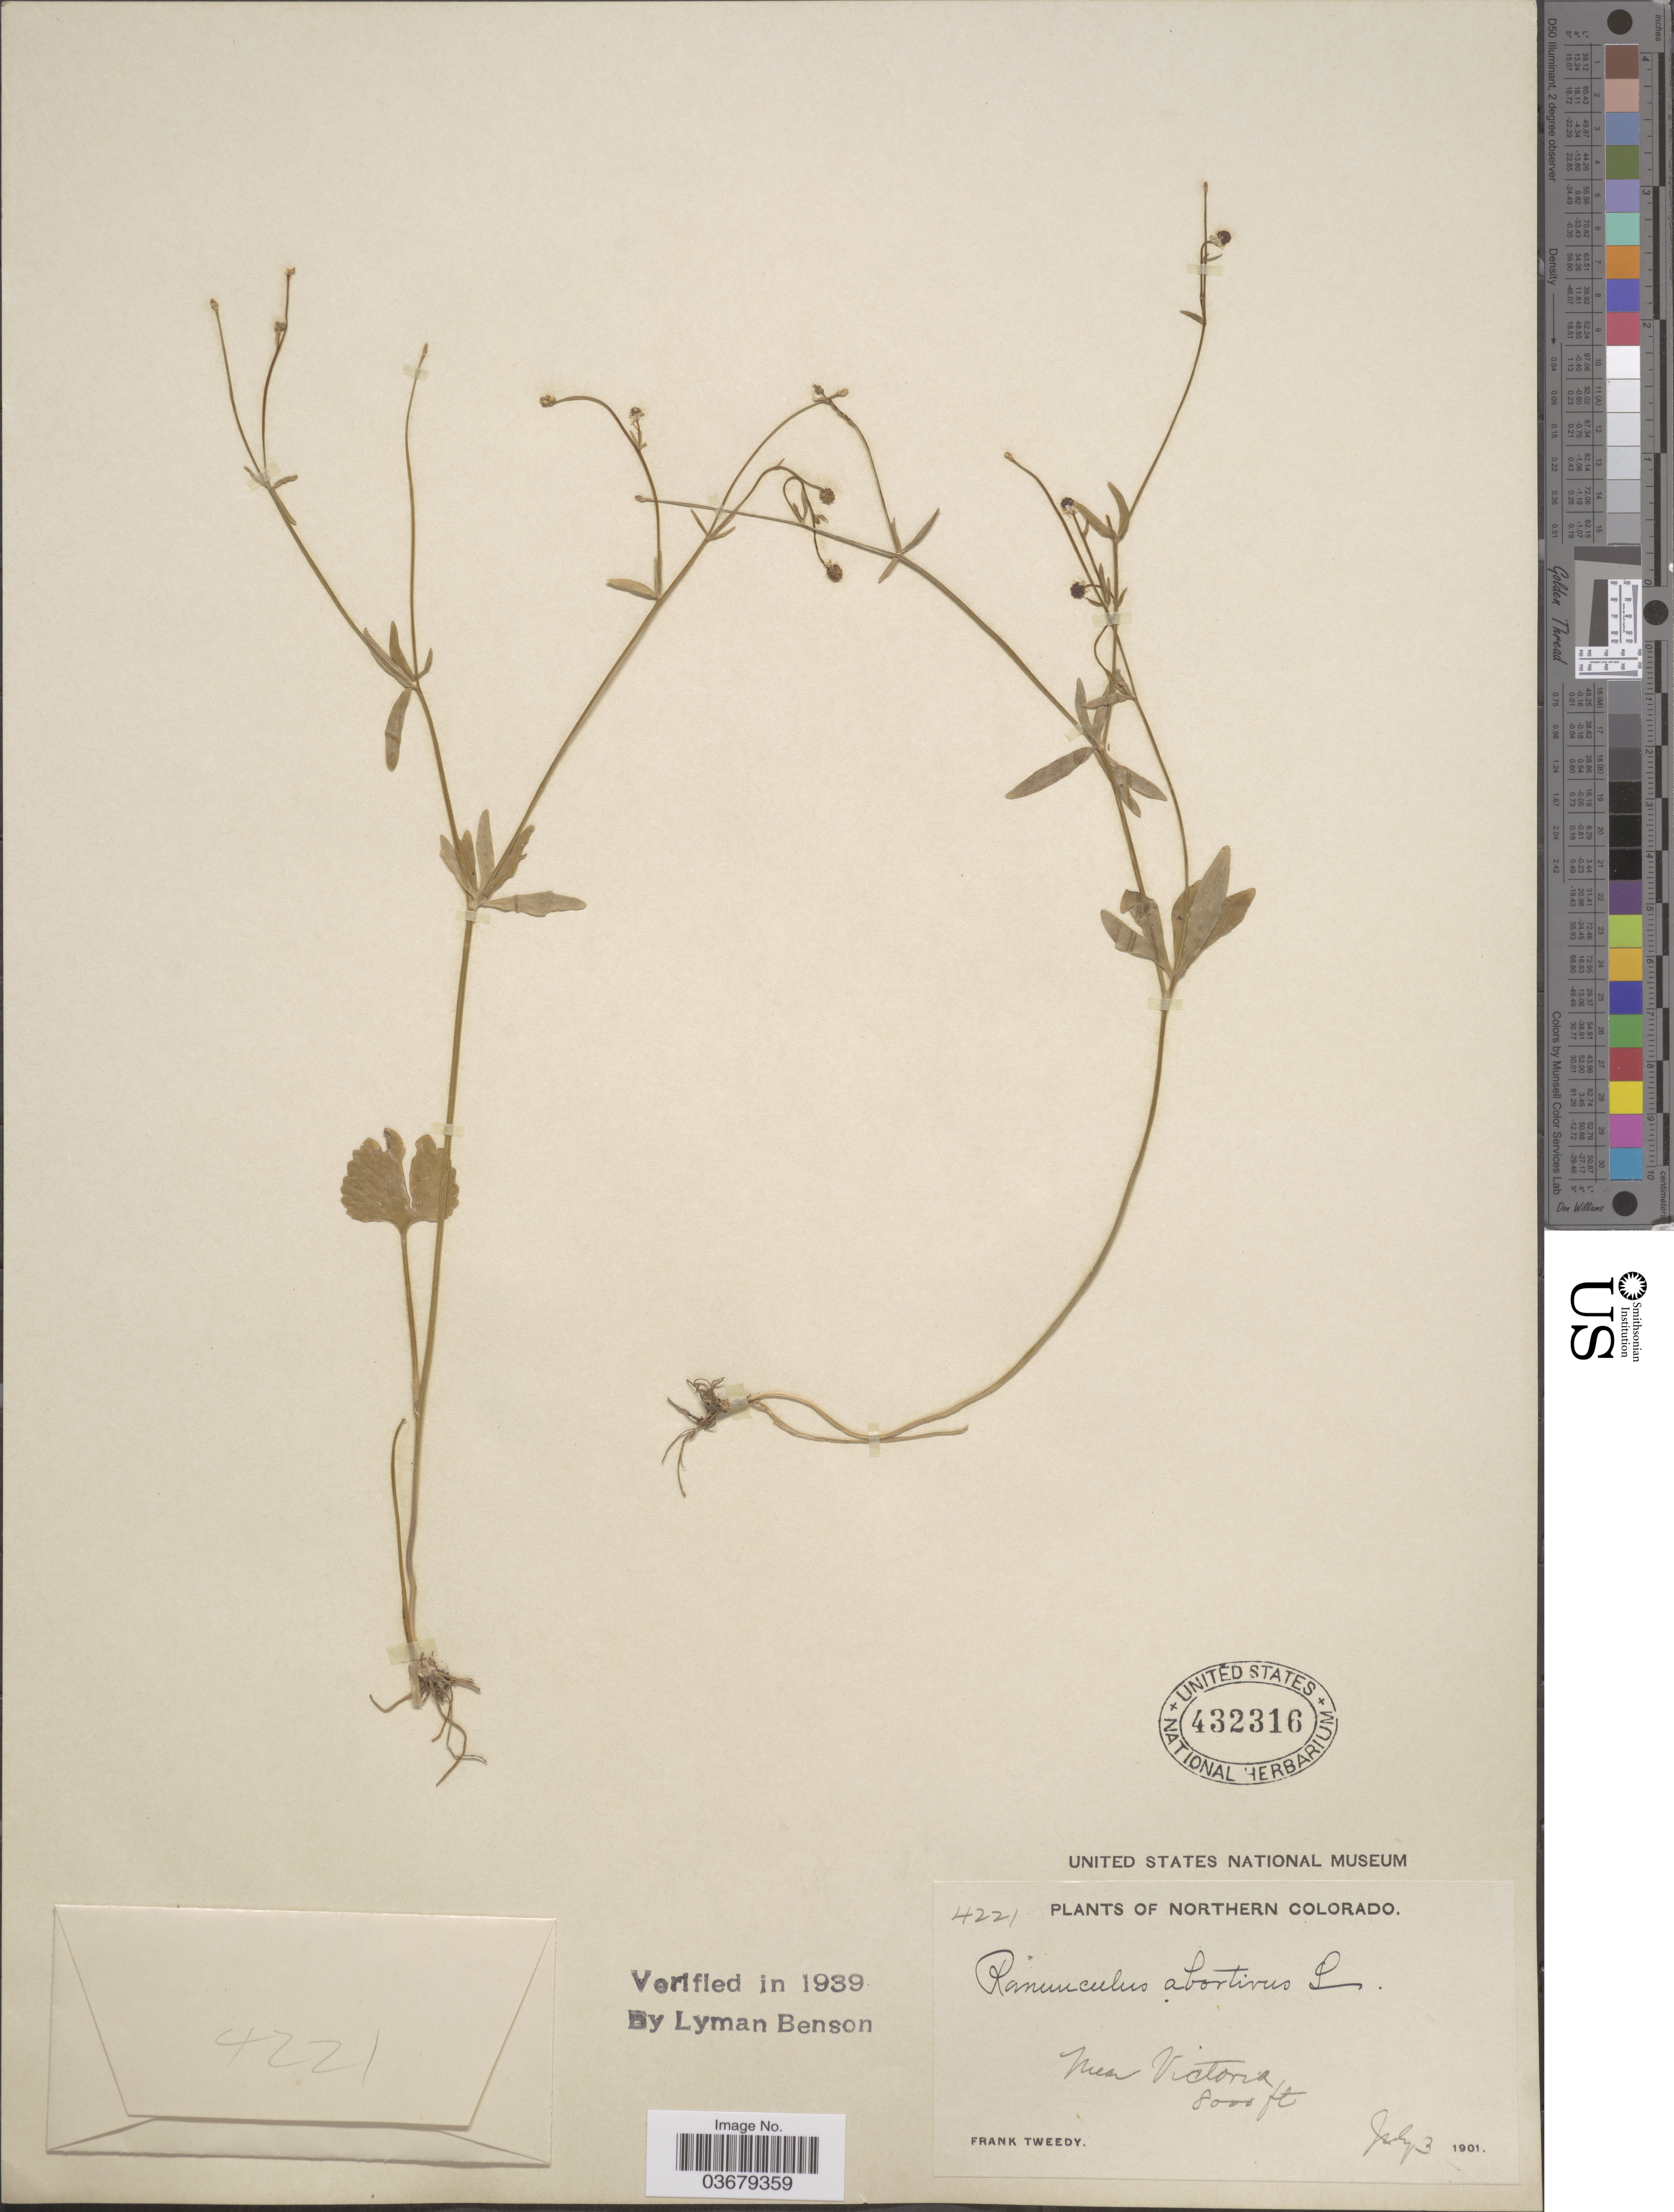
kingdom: Plantae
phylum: Tracheophyta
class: Magnoliopsida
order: Ranunculales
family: Ranunculaceae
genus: Ranunculus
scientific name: Ranunculus abortivus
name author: L.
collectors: F. Tweedy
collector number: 4221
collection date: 1901-07-03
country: United States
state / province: Colorado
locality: Northern Colorado. Near Victoria.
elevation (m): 2438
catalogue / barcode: US 432316